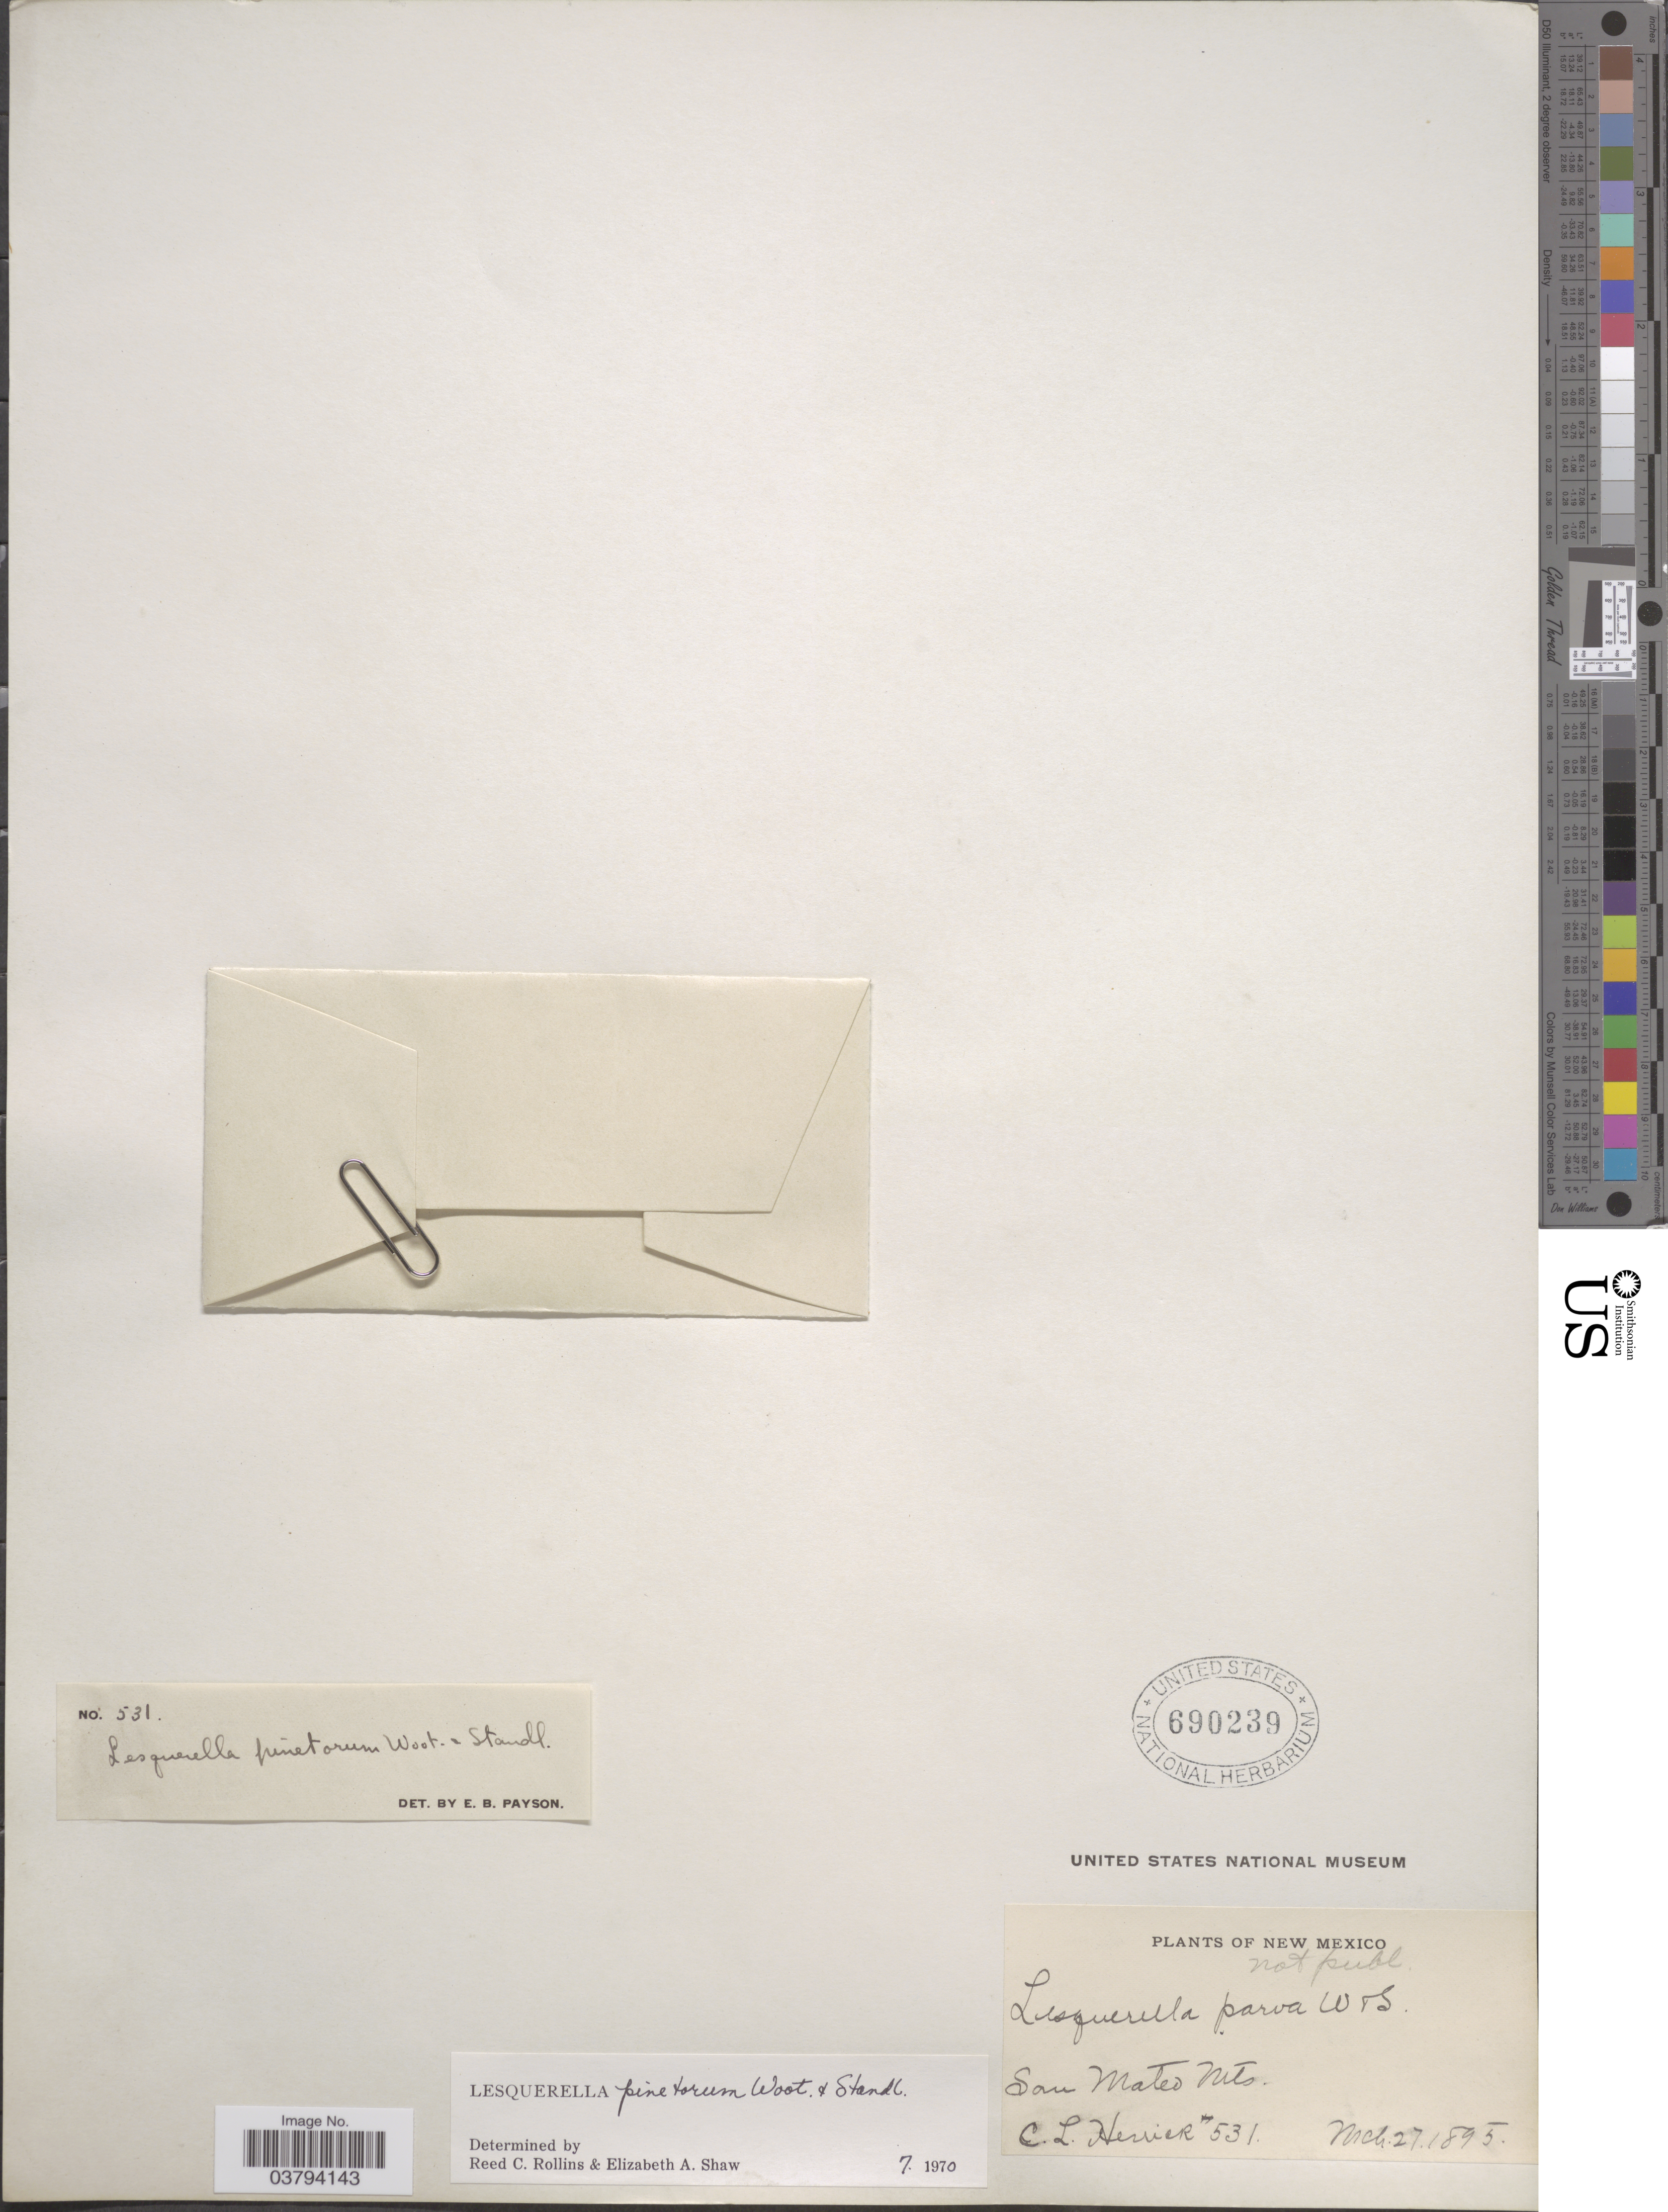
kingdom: Plantae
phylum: Tracheophyta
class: Magnoliopsida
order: Brassicales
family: Brassicaceae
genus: Lesquerella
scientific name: Lesquerella pinetorum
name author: Wooton & Standl.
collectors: C. Herrick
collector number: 531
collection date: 1895-03-27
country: United States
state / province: New Mexico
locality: San Mateo Mts.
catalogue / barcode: US 690239